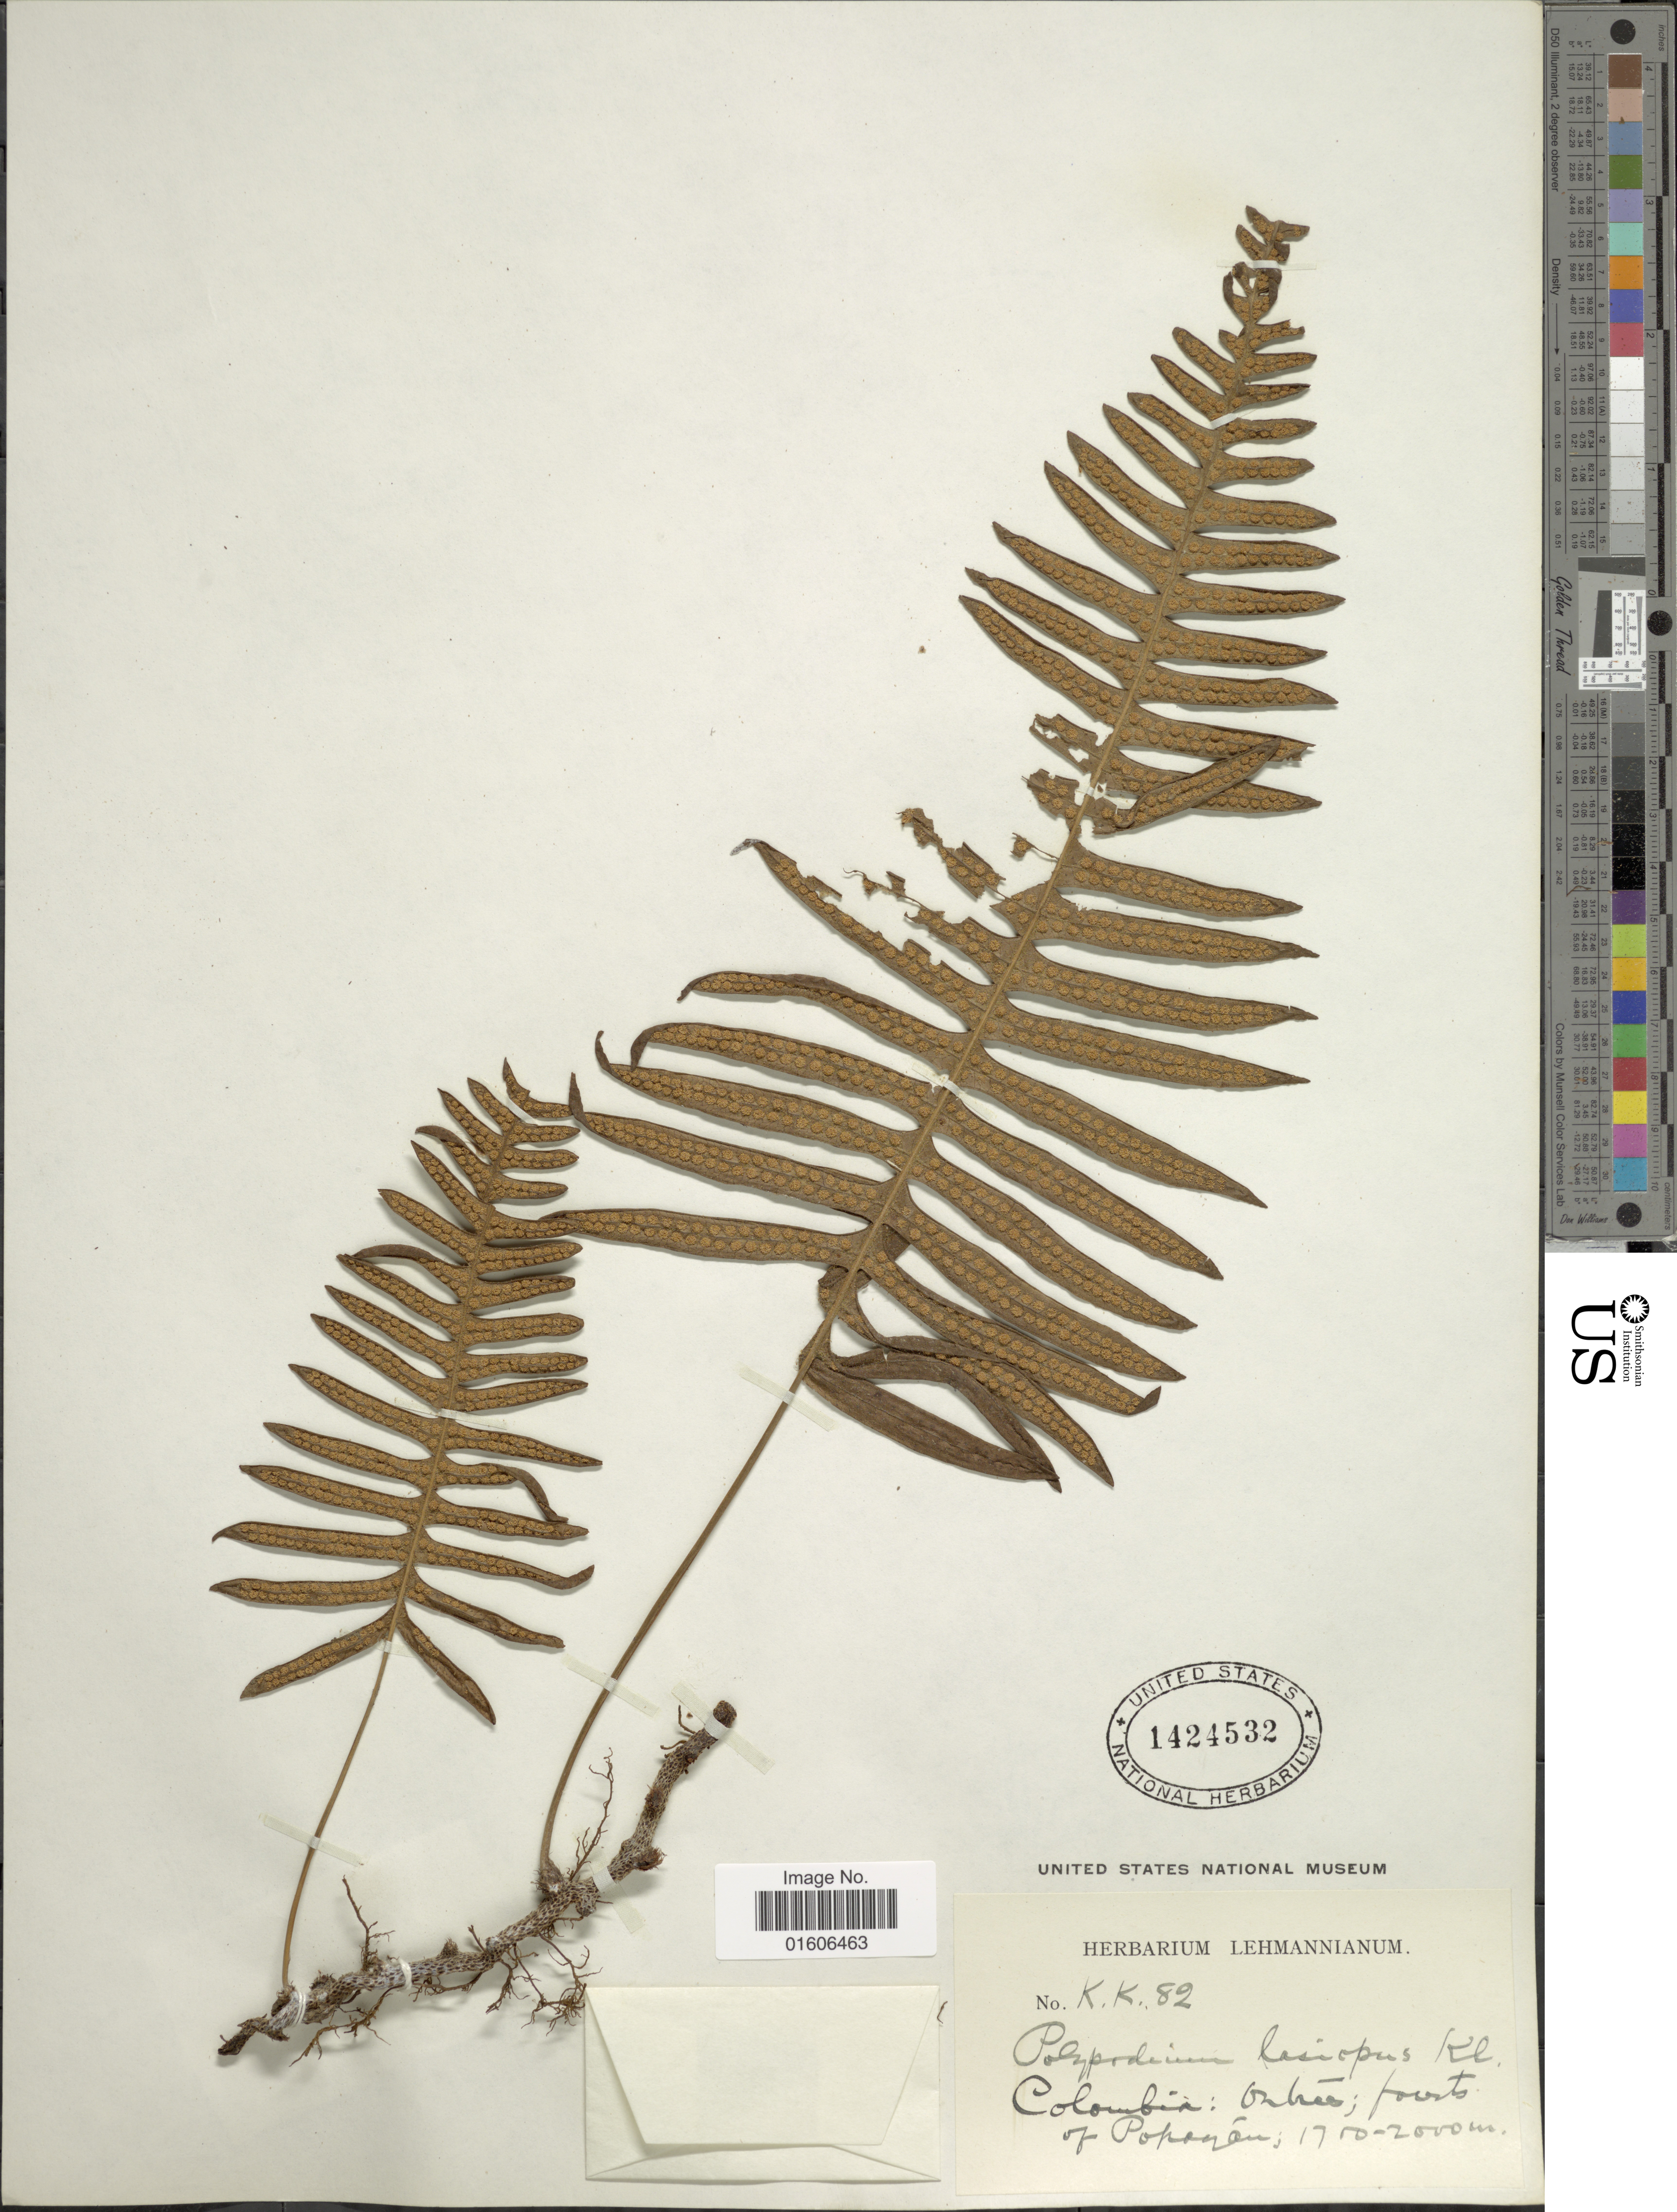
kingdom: Plantae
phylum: Tracheophyta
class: Polypodiopsida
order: Polypodiales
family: Polypodiaceae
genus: Serpocaulon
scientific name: Serpocaulon lasiopus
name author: (Klotzsch) A.R. Sm.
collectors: ex herb. Lehmannianum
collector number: KK82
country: Colombia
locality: Forests of Popayán.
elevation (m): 1700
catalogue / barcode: US 1424532